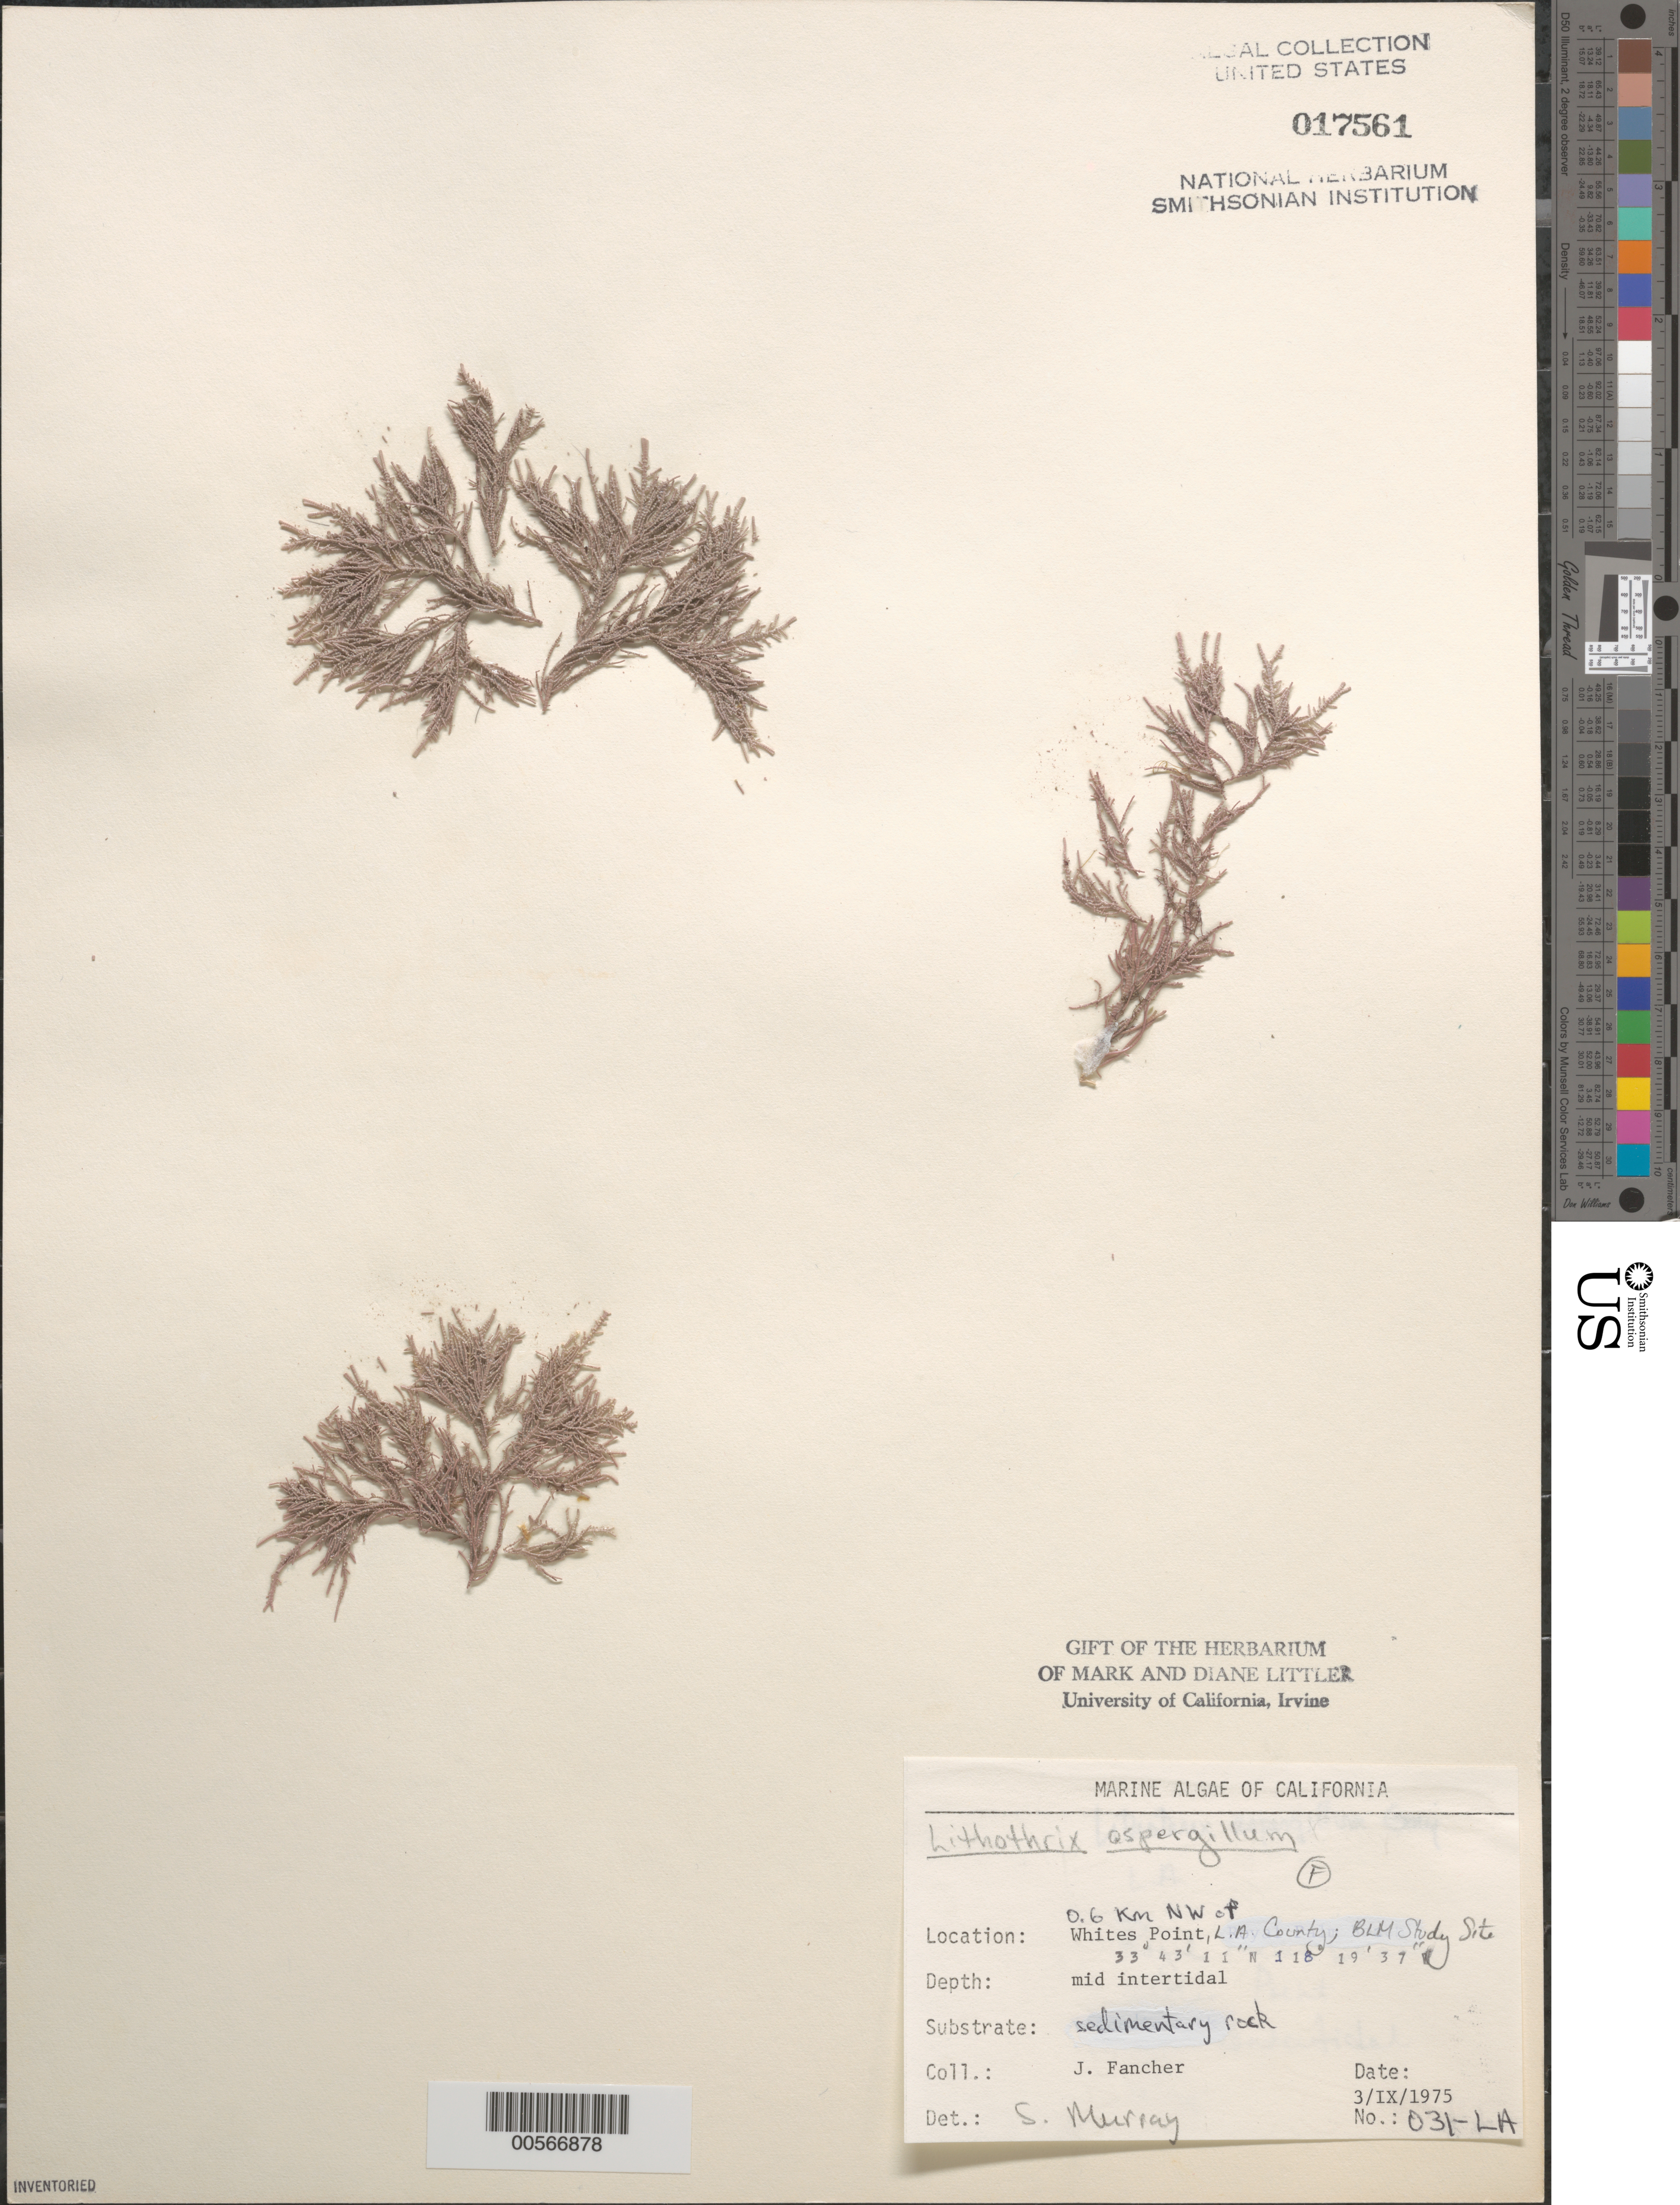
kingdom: Plantae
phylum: Rhodophyta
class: Florideophyceae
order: Corallinales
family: Lithophyllaceae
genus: Lithothrix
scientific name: Lithothrix aspergillum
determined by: Murray, S. N.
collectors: J. Fancher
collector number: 031-la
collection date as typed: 03 Sep 1975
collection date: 1975-09-03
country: United States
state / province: California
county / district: Los Angeles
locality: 0.6 km northwest of Whites Point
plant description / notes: BLM-SOCALBIGHT Rocky Intertidal Survey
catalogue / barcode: US 17561